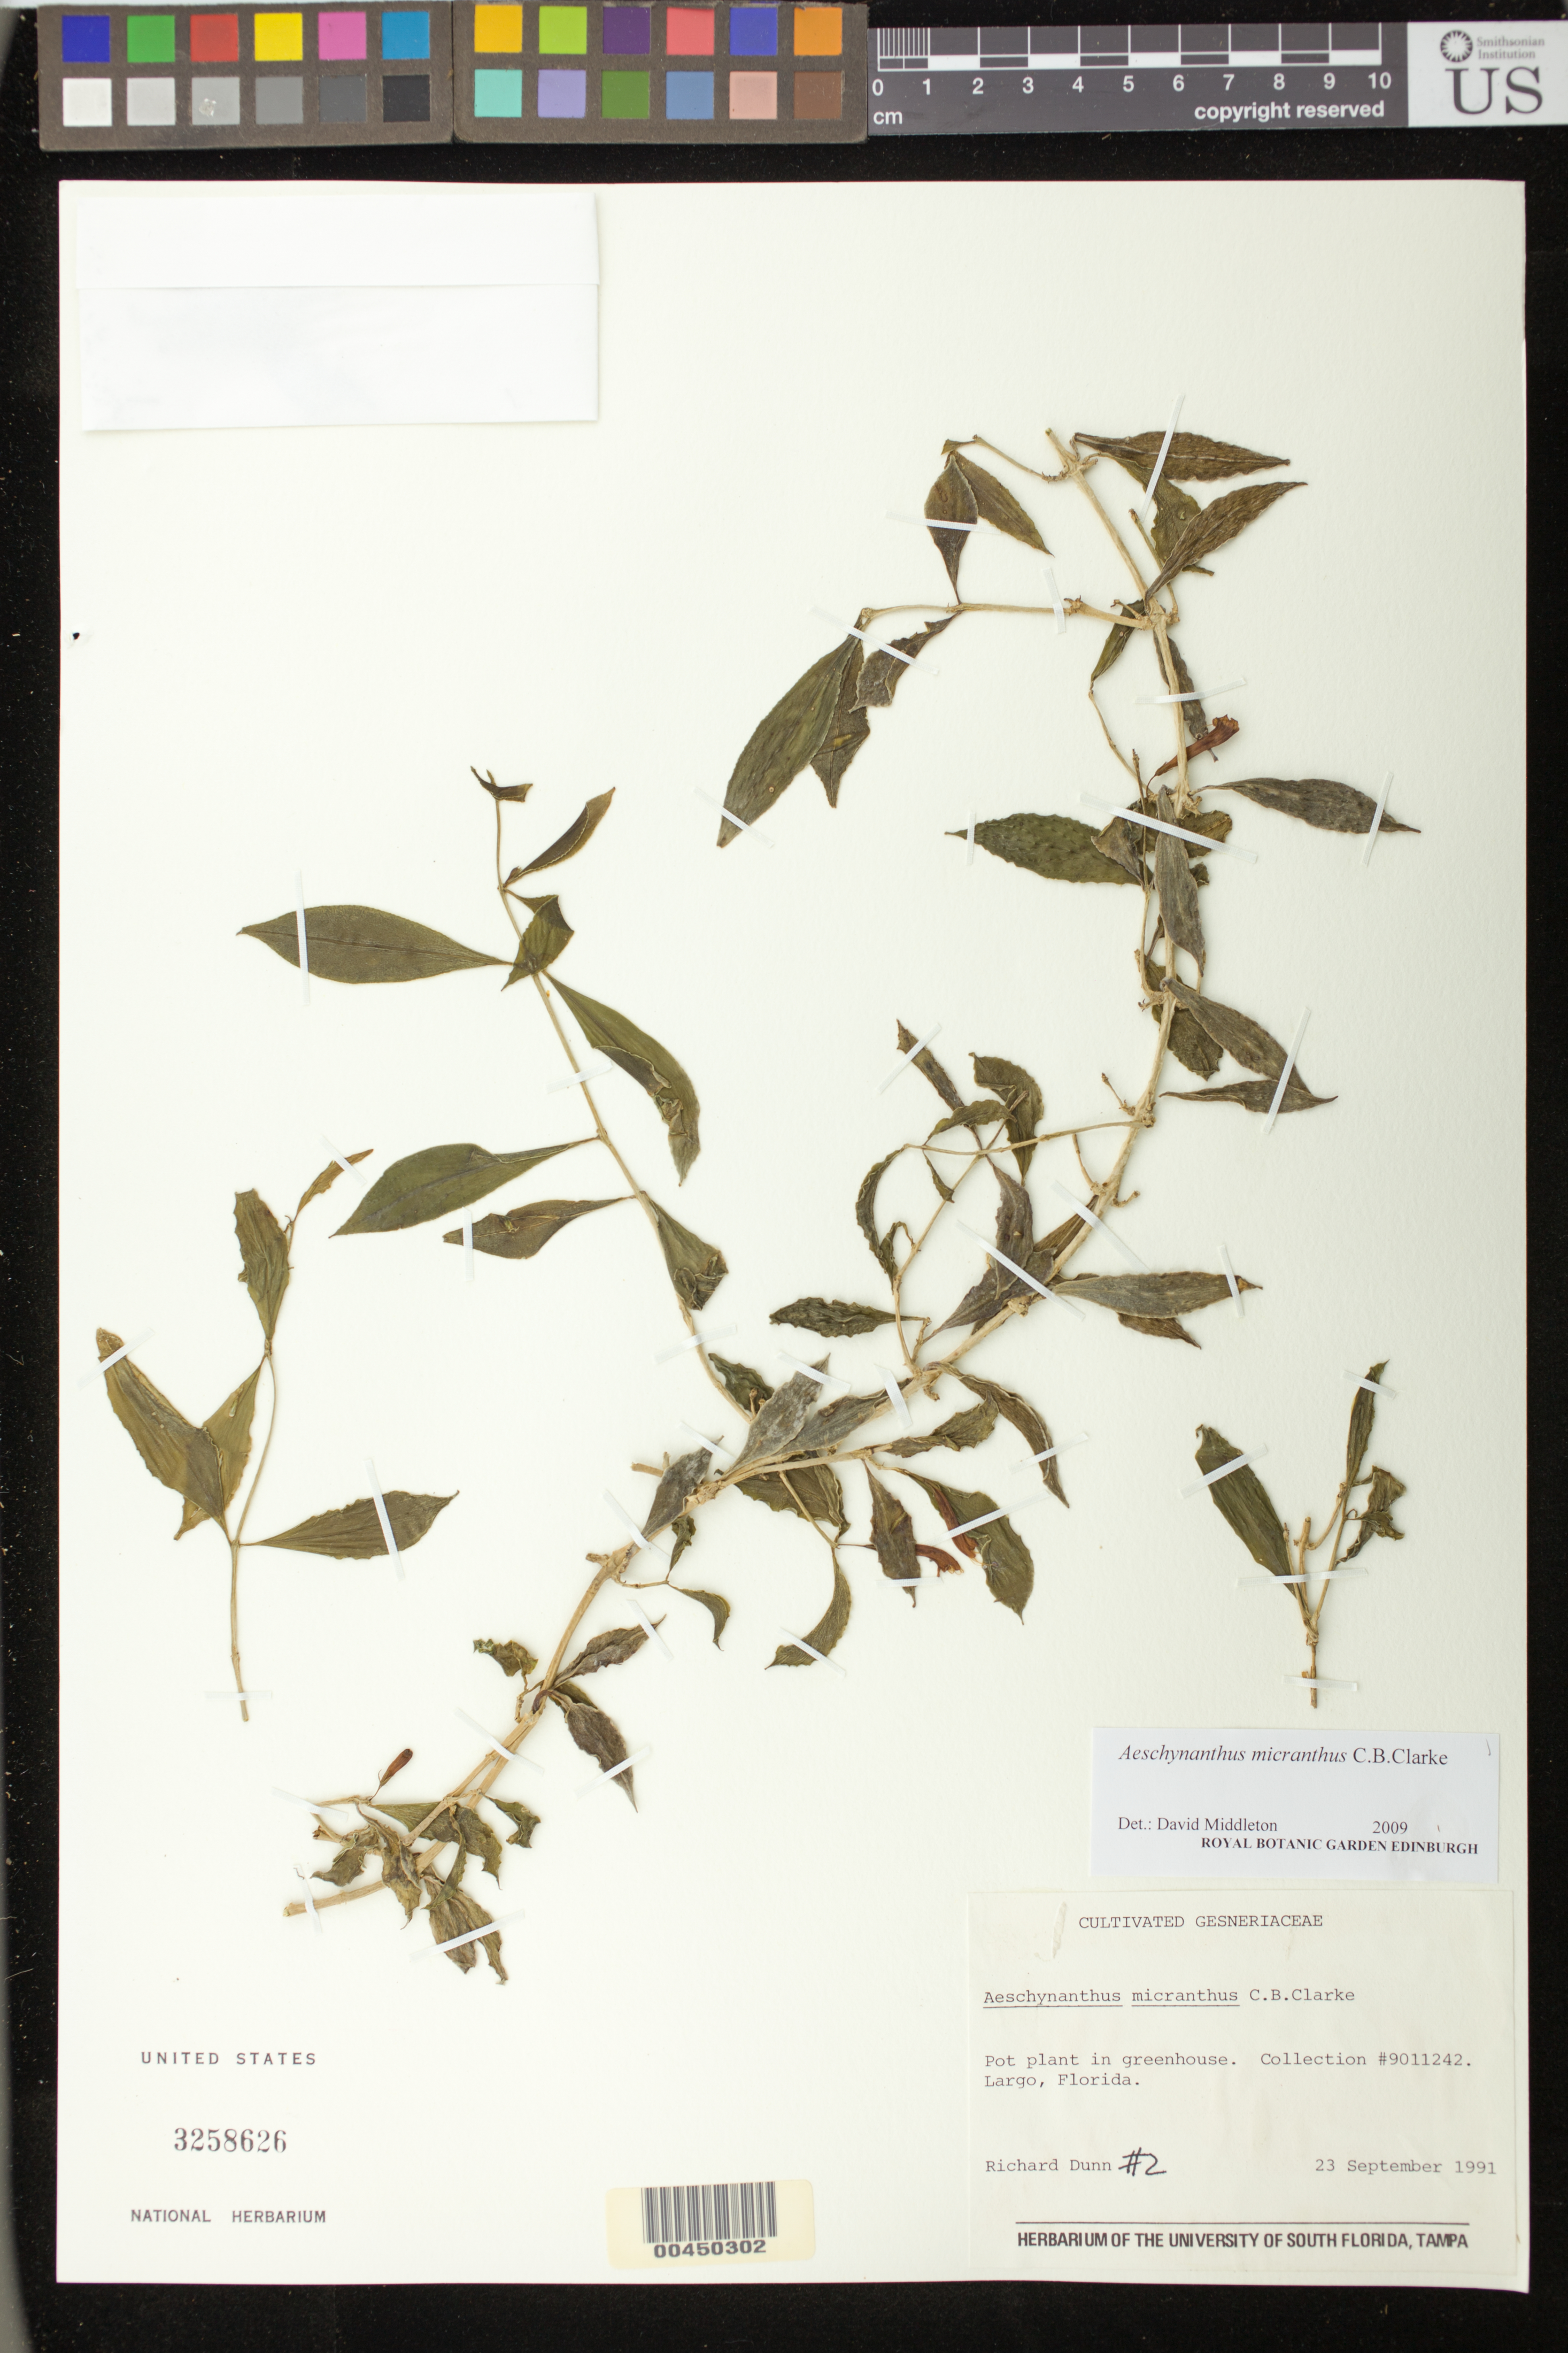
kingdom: Plantae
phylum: Tracheophyta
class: Magnoliopsida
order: Lamiales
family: Gesneriaceae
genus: Aeschynanthus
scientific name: Aeschynanthus micranthus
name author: C.B. Clarke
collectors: R. Dunn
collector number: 2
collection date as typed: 23 Sep 1991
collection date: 1991-09-23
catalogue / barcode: US 3258626